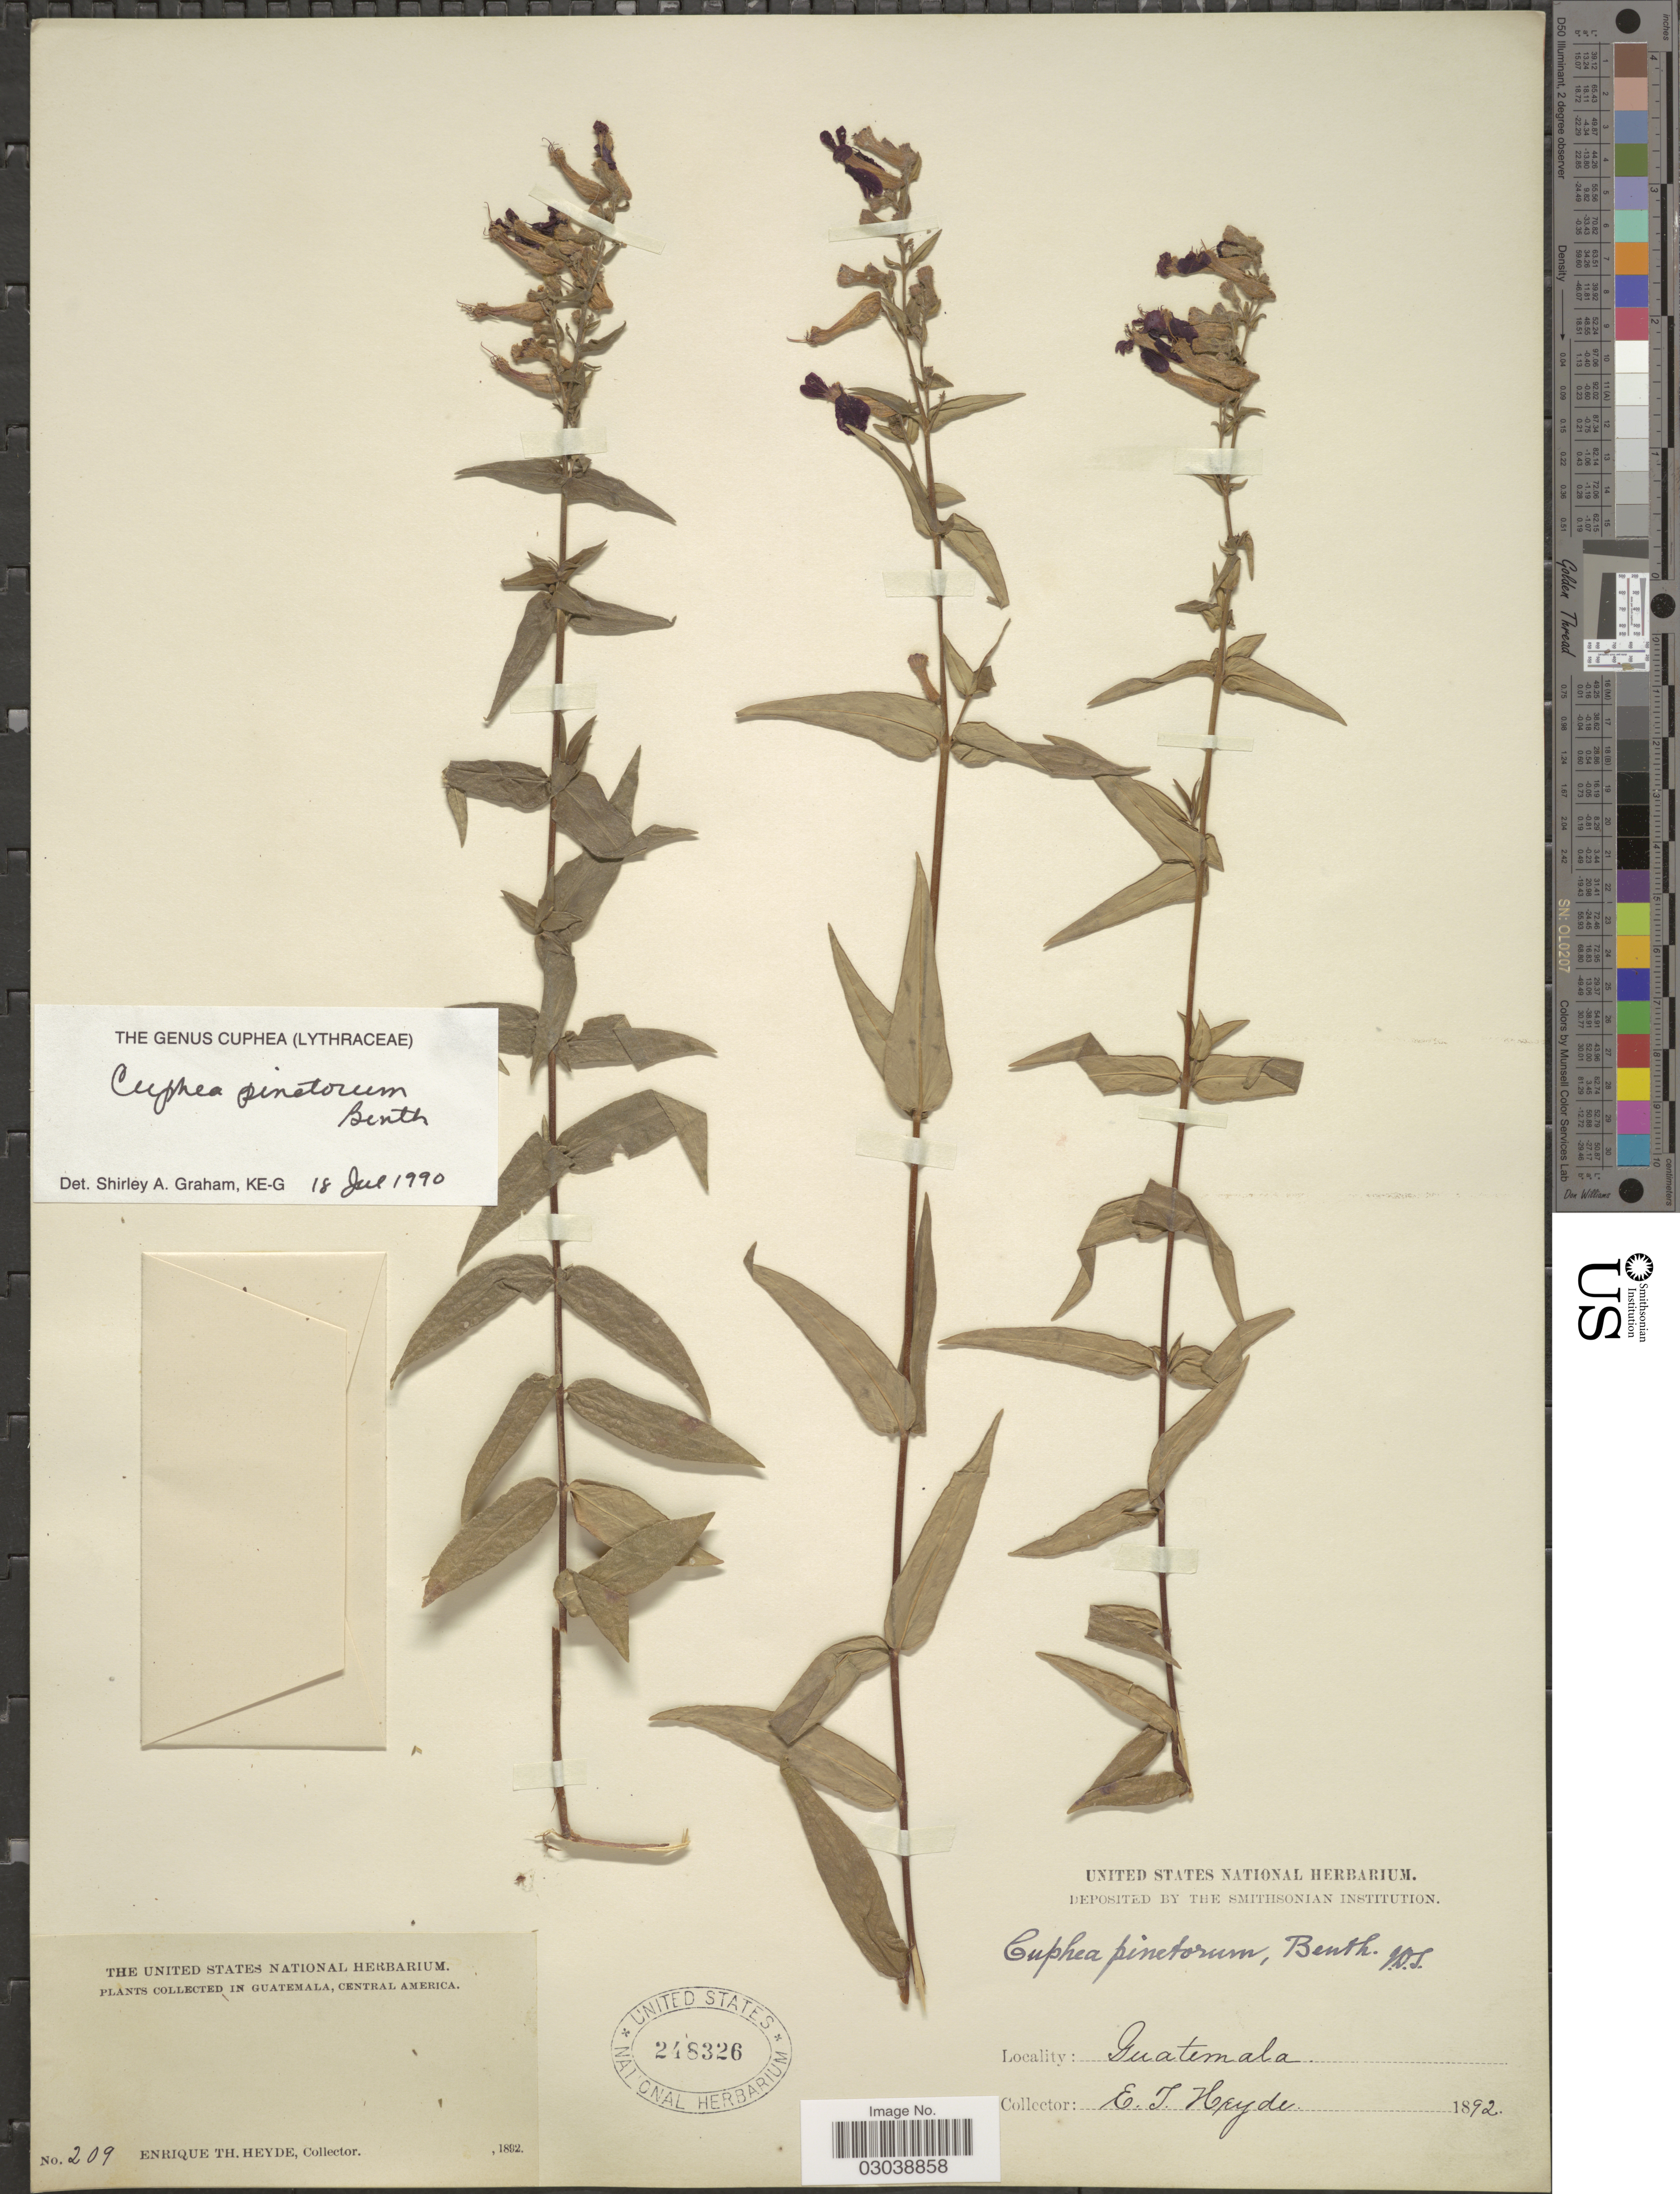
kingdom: Plantae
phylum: Tracheophyta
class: Magnoliopsida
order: Myrtales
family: Lythraceae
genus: Cuphea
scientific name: Cuphea pinetorum Benth.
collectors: E. T. Heyde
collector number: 209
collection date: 1892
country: Guatemala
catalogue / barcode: US 248326